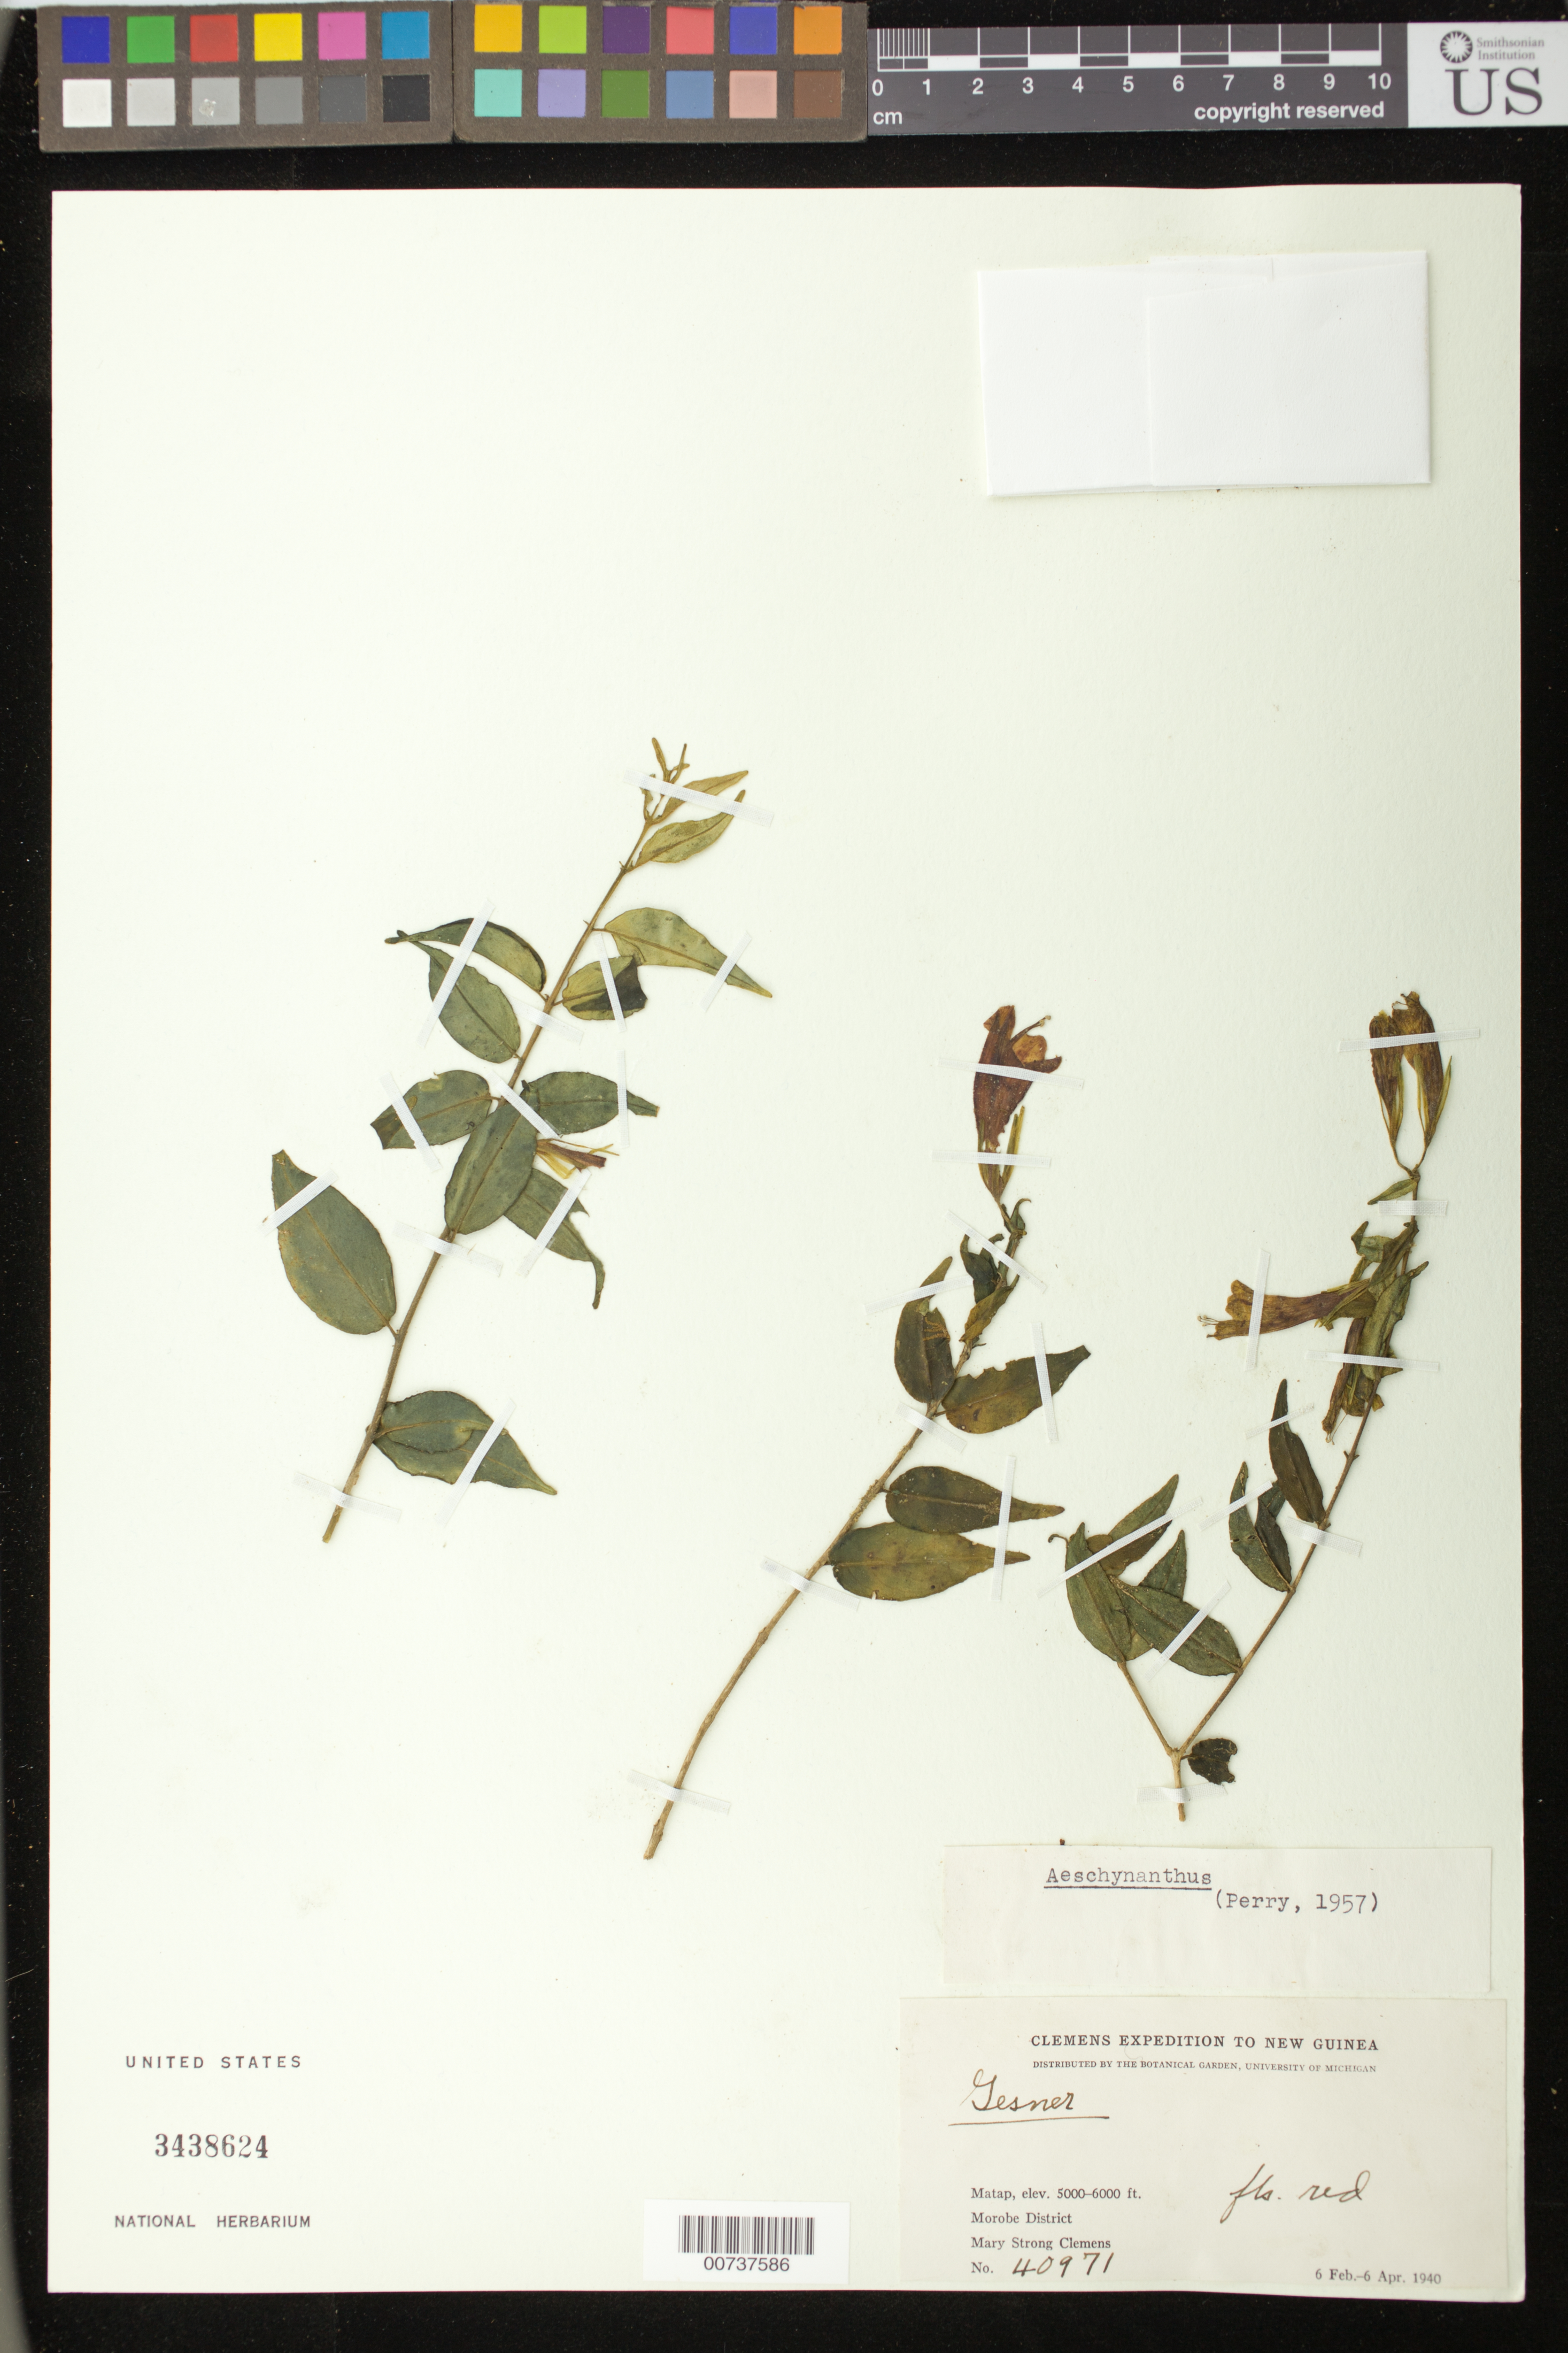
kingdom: Plantae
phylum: Tracheophyta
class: Magnoliopsida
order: Lamiales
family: Gesneriaceae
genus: Aeschynanthus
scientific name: Aeschynanthus sp.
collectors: M. S. Clemens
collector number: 40971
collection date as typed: Feb-Apr 1940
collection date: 1940-02/1940-04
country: Papua New Guinea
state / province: Morobe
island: New Guinea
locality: Matap, Morobe District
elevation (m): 1524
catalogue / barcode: US 3438624